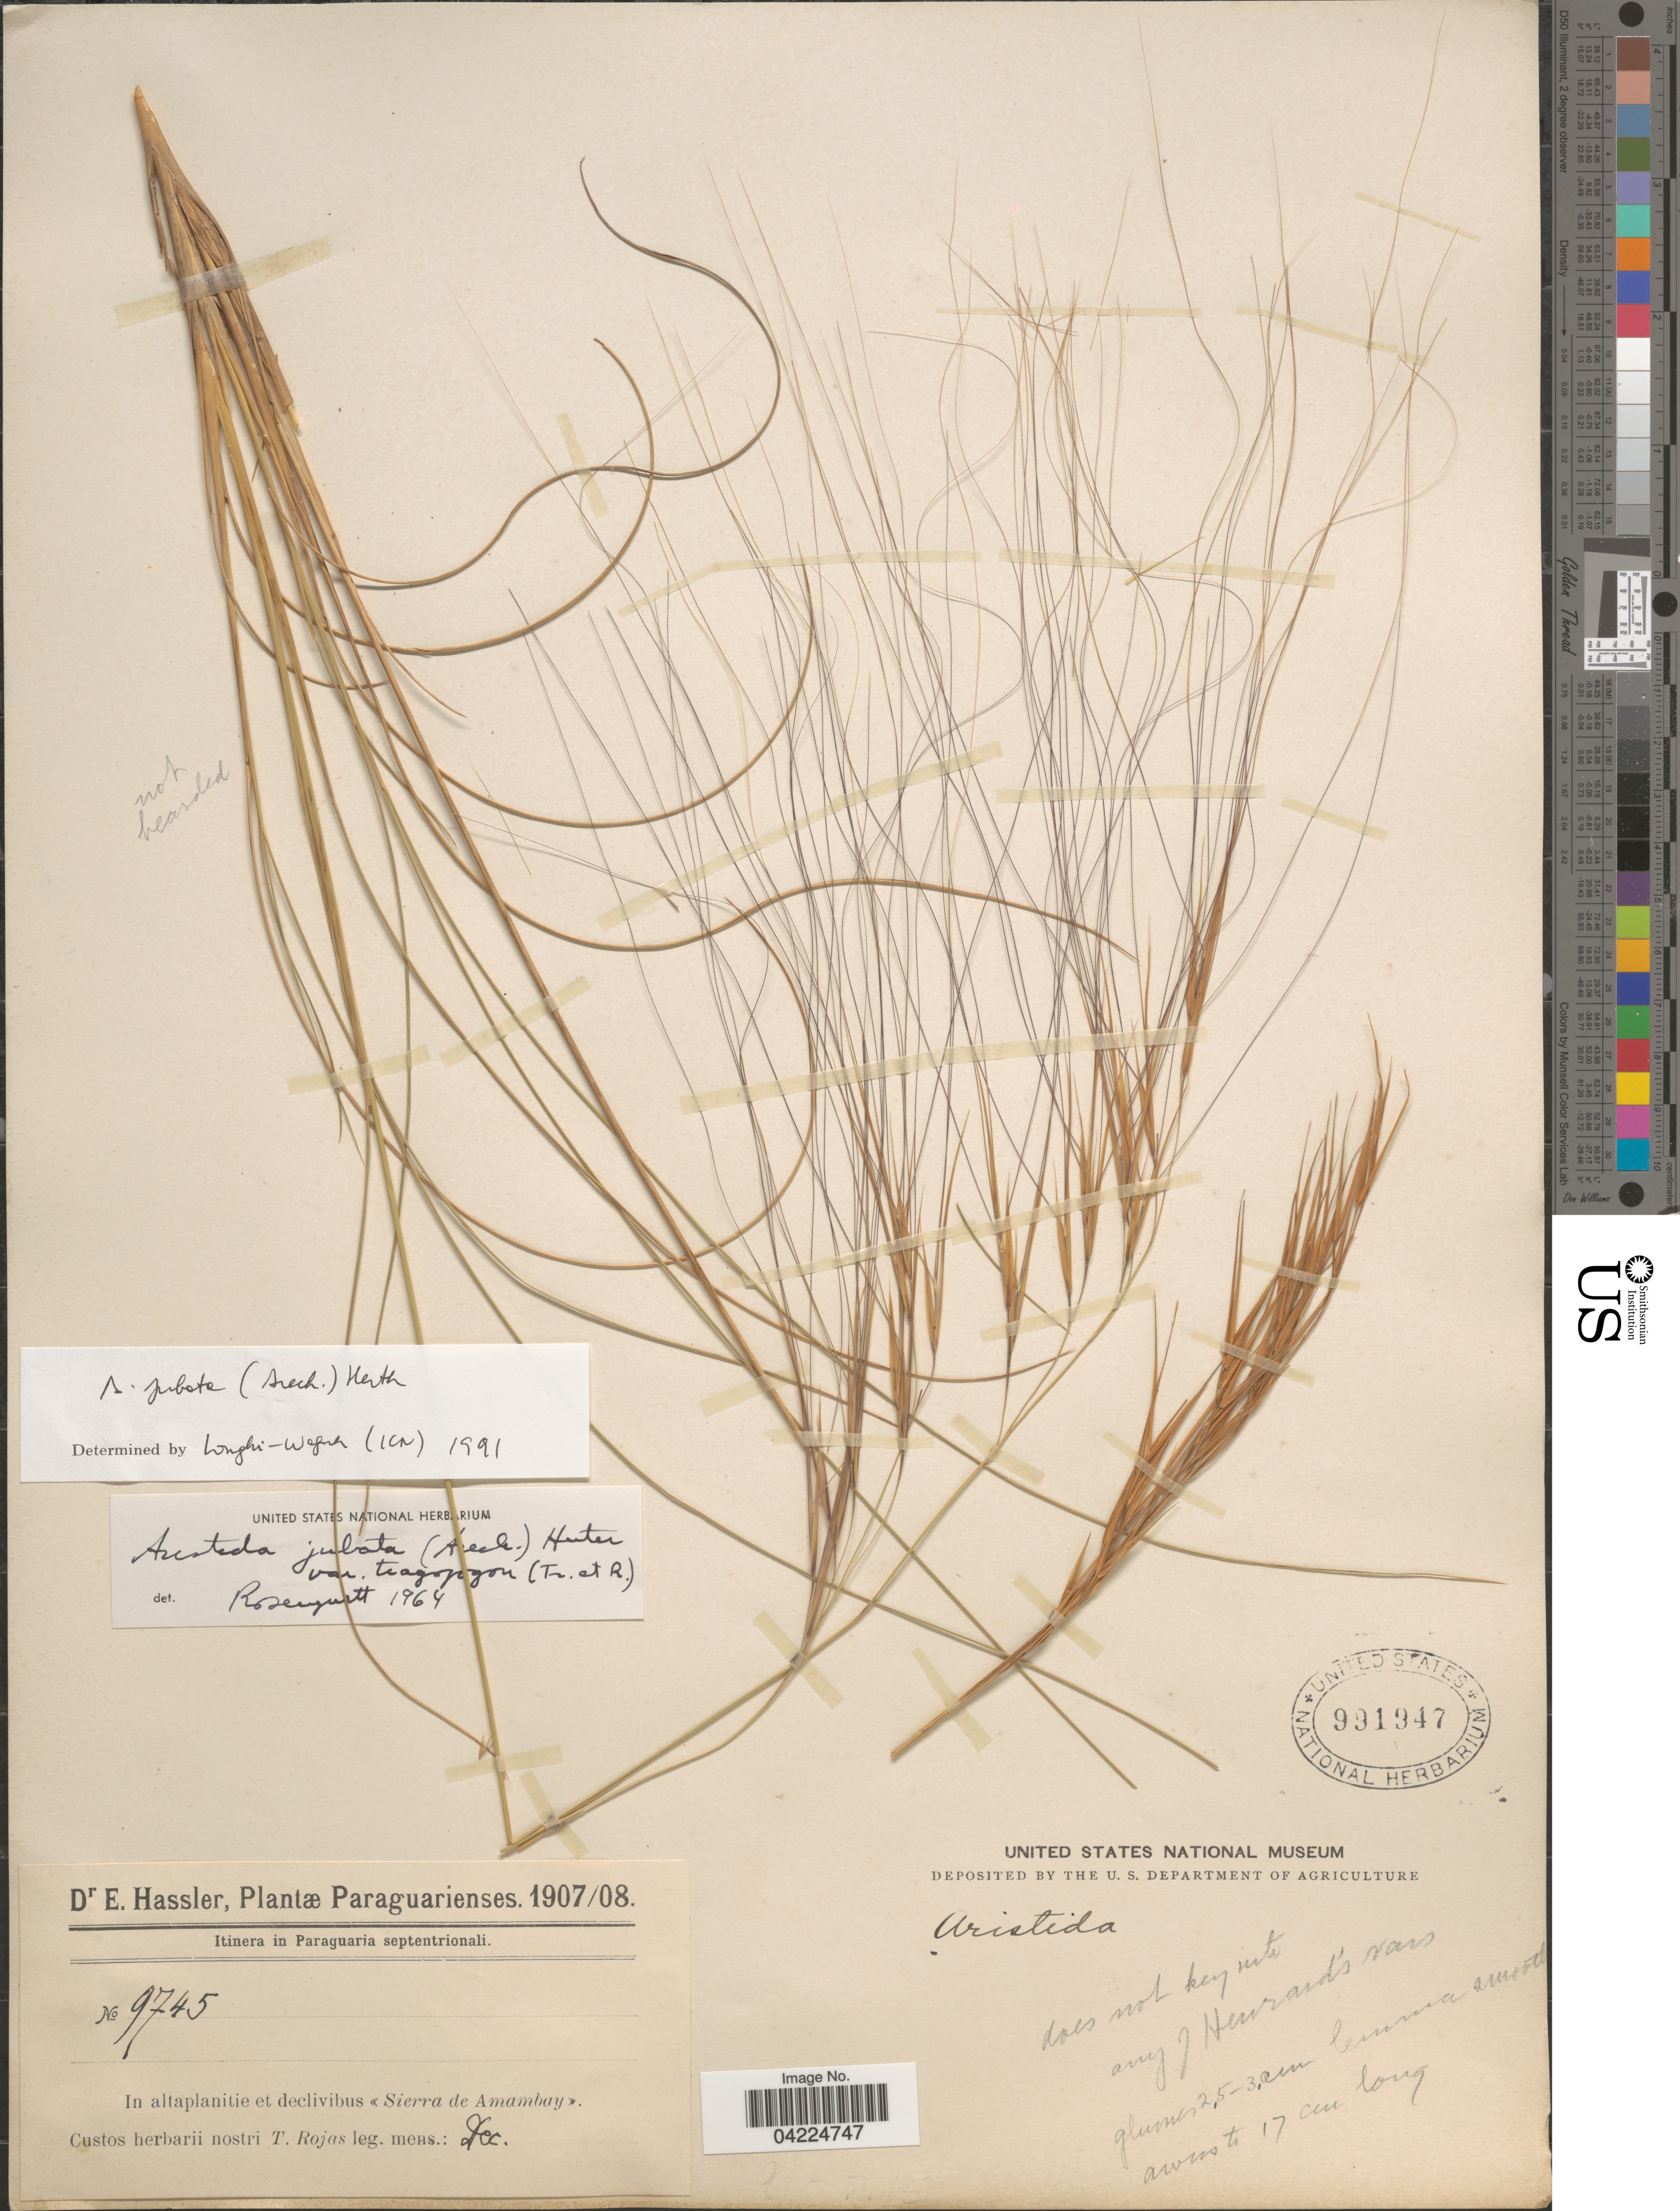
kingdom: Plantae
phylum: Tracheophyta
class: Liliopsida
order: Poales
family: Poaceae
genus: Aristida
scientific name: Aristida jubata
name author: (Arechav.) Herter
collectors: T. Rojas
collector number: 9745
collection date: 1907-12/1908-12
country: Paraguay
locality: Itinera in Paraguaria septentrionali. In altaplanitie et « Sierrade Amambay ».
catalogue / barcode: US 991947